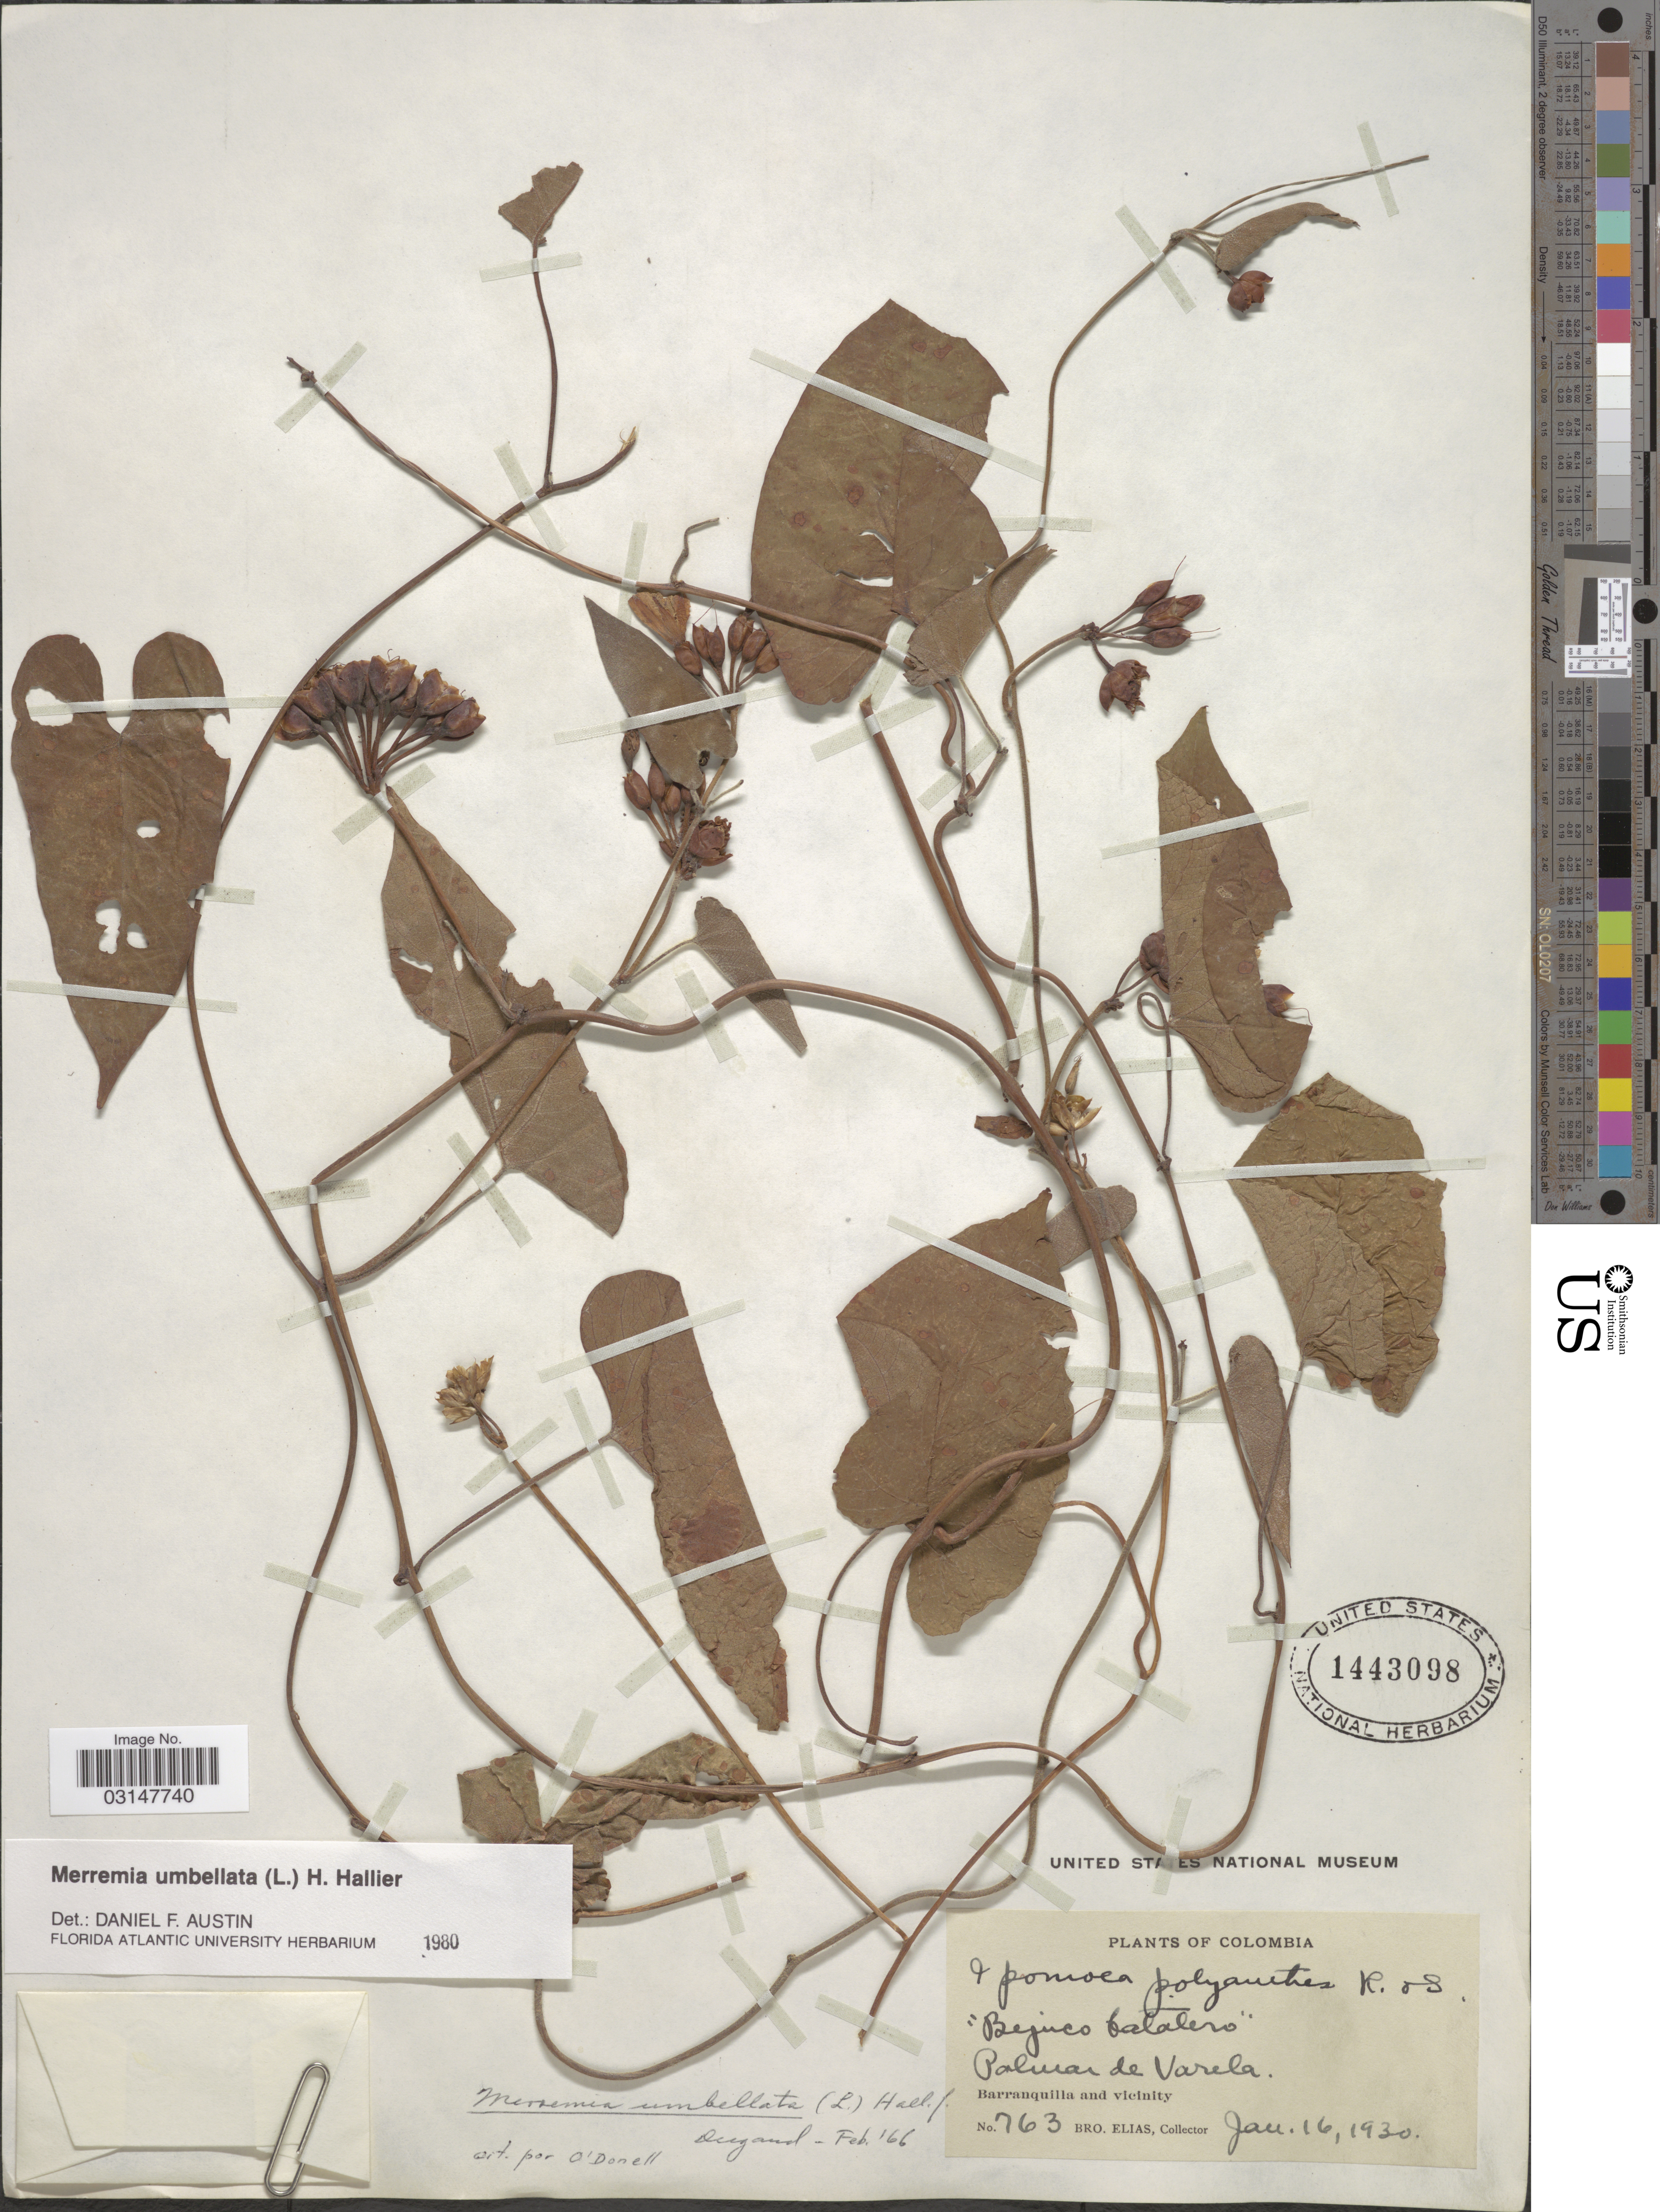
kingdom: Plantae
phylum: Tracheophyta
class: Magnoliopsida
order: Solanales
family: Convolvulaceae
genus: Camonea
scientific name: Camonea umbellata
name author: (L.) A. R. Simões & Staples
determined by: Strong, Mark T., (BOT), Smithsonian Institution - National Museum of Natural History (UNITED STATES)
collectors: Bro. Elias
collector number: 763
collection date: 1930-01-16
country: Colombia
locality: Palmar de Varela. Barranquilla and vicinity.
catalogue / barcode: US 1443098